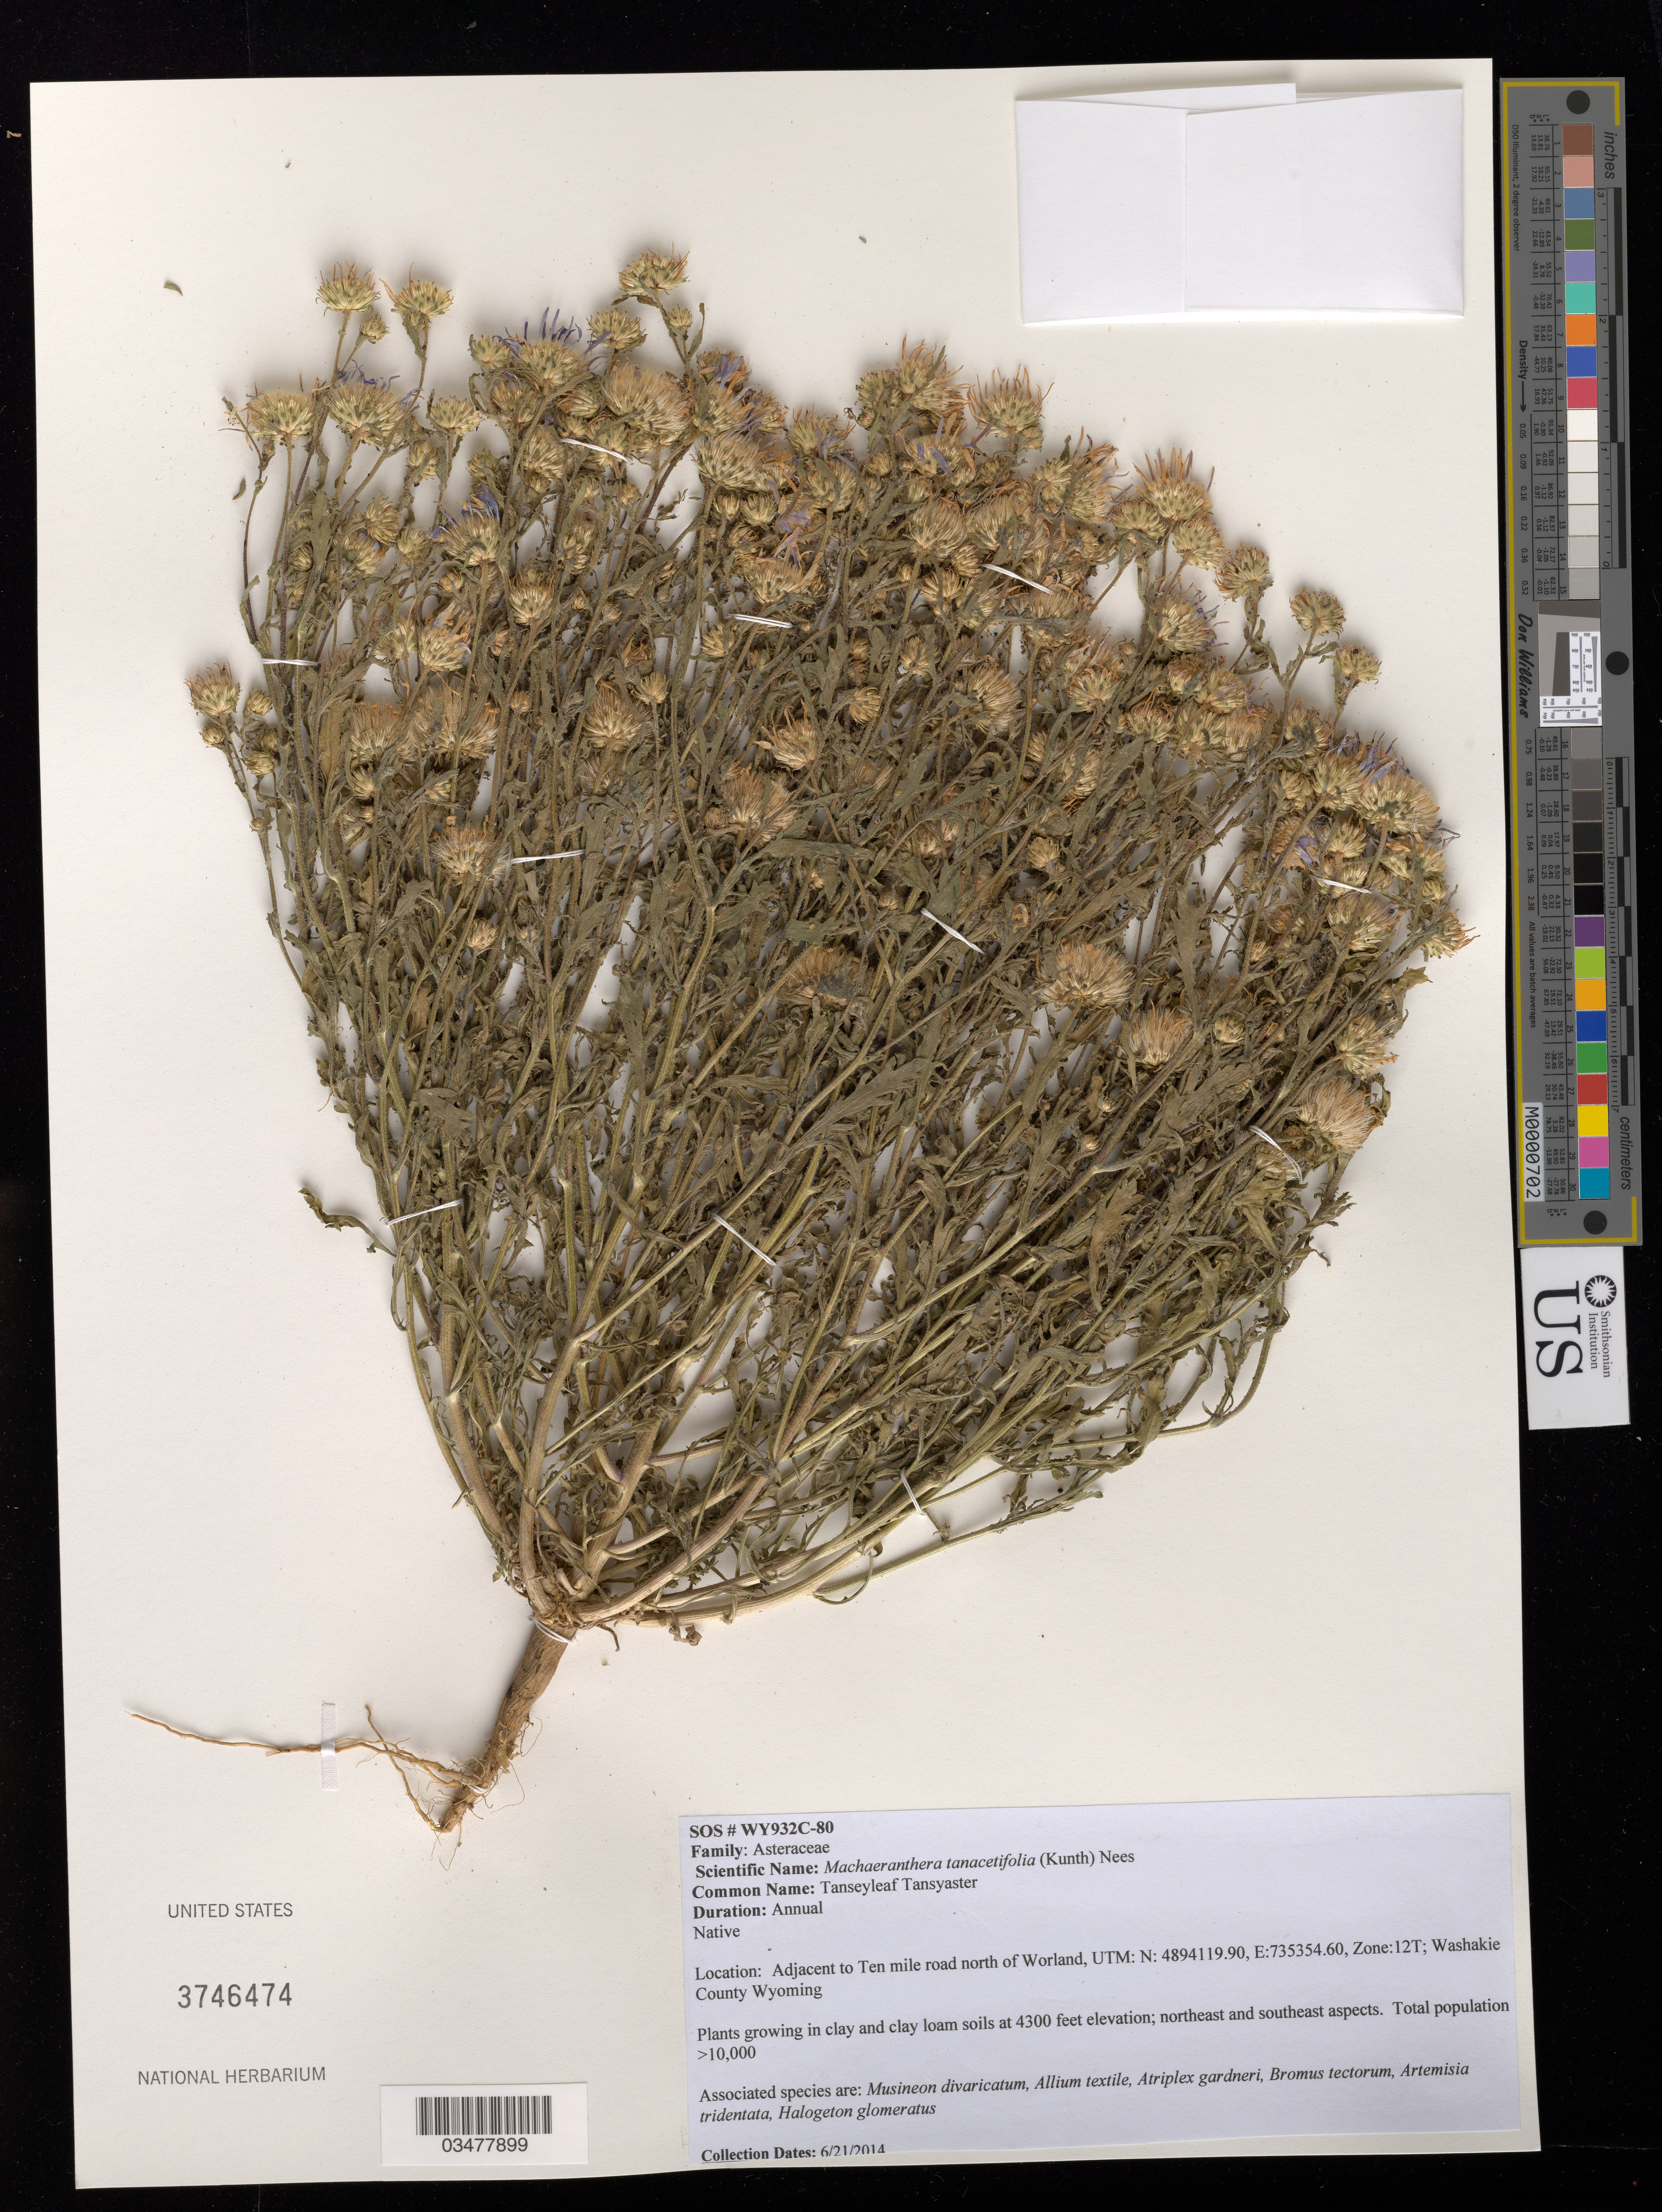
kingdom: Plantae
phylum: Tracheophyta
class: Magnoliopsida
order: Asterales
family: Asteraceae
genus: Machaeranthera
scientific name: Machaeranthera tanacetifolia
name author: (Kunth) Nees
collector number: WY932C-80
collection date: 2014-06-21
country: United States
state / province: Wyoming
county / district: Washakie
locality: Adjacent to Ten mile road N of Worland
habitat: Loam and clay loam soils. With Allium textile, Atriplex gardneri, Bromus tectorum, etc.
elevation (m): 1311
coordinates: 4894119.9N, 735354.6E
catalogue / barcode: US 3746474